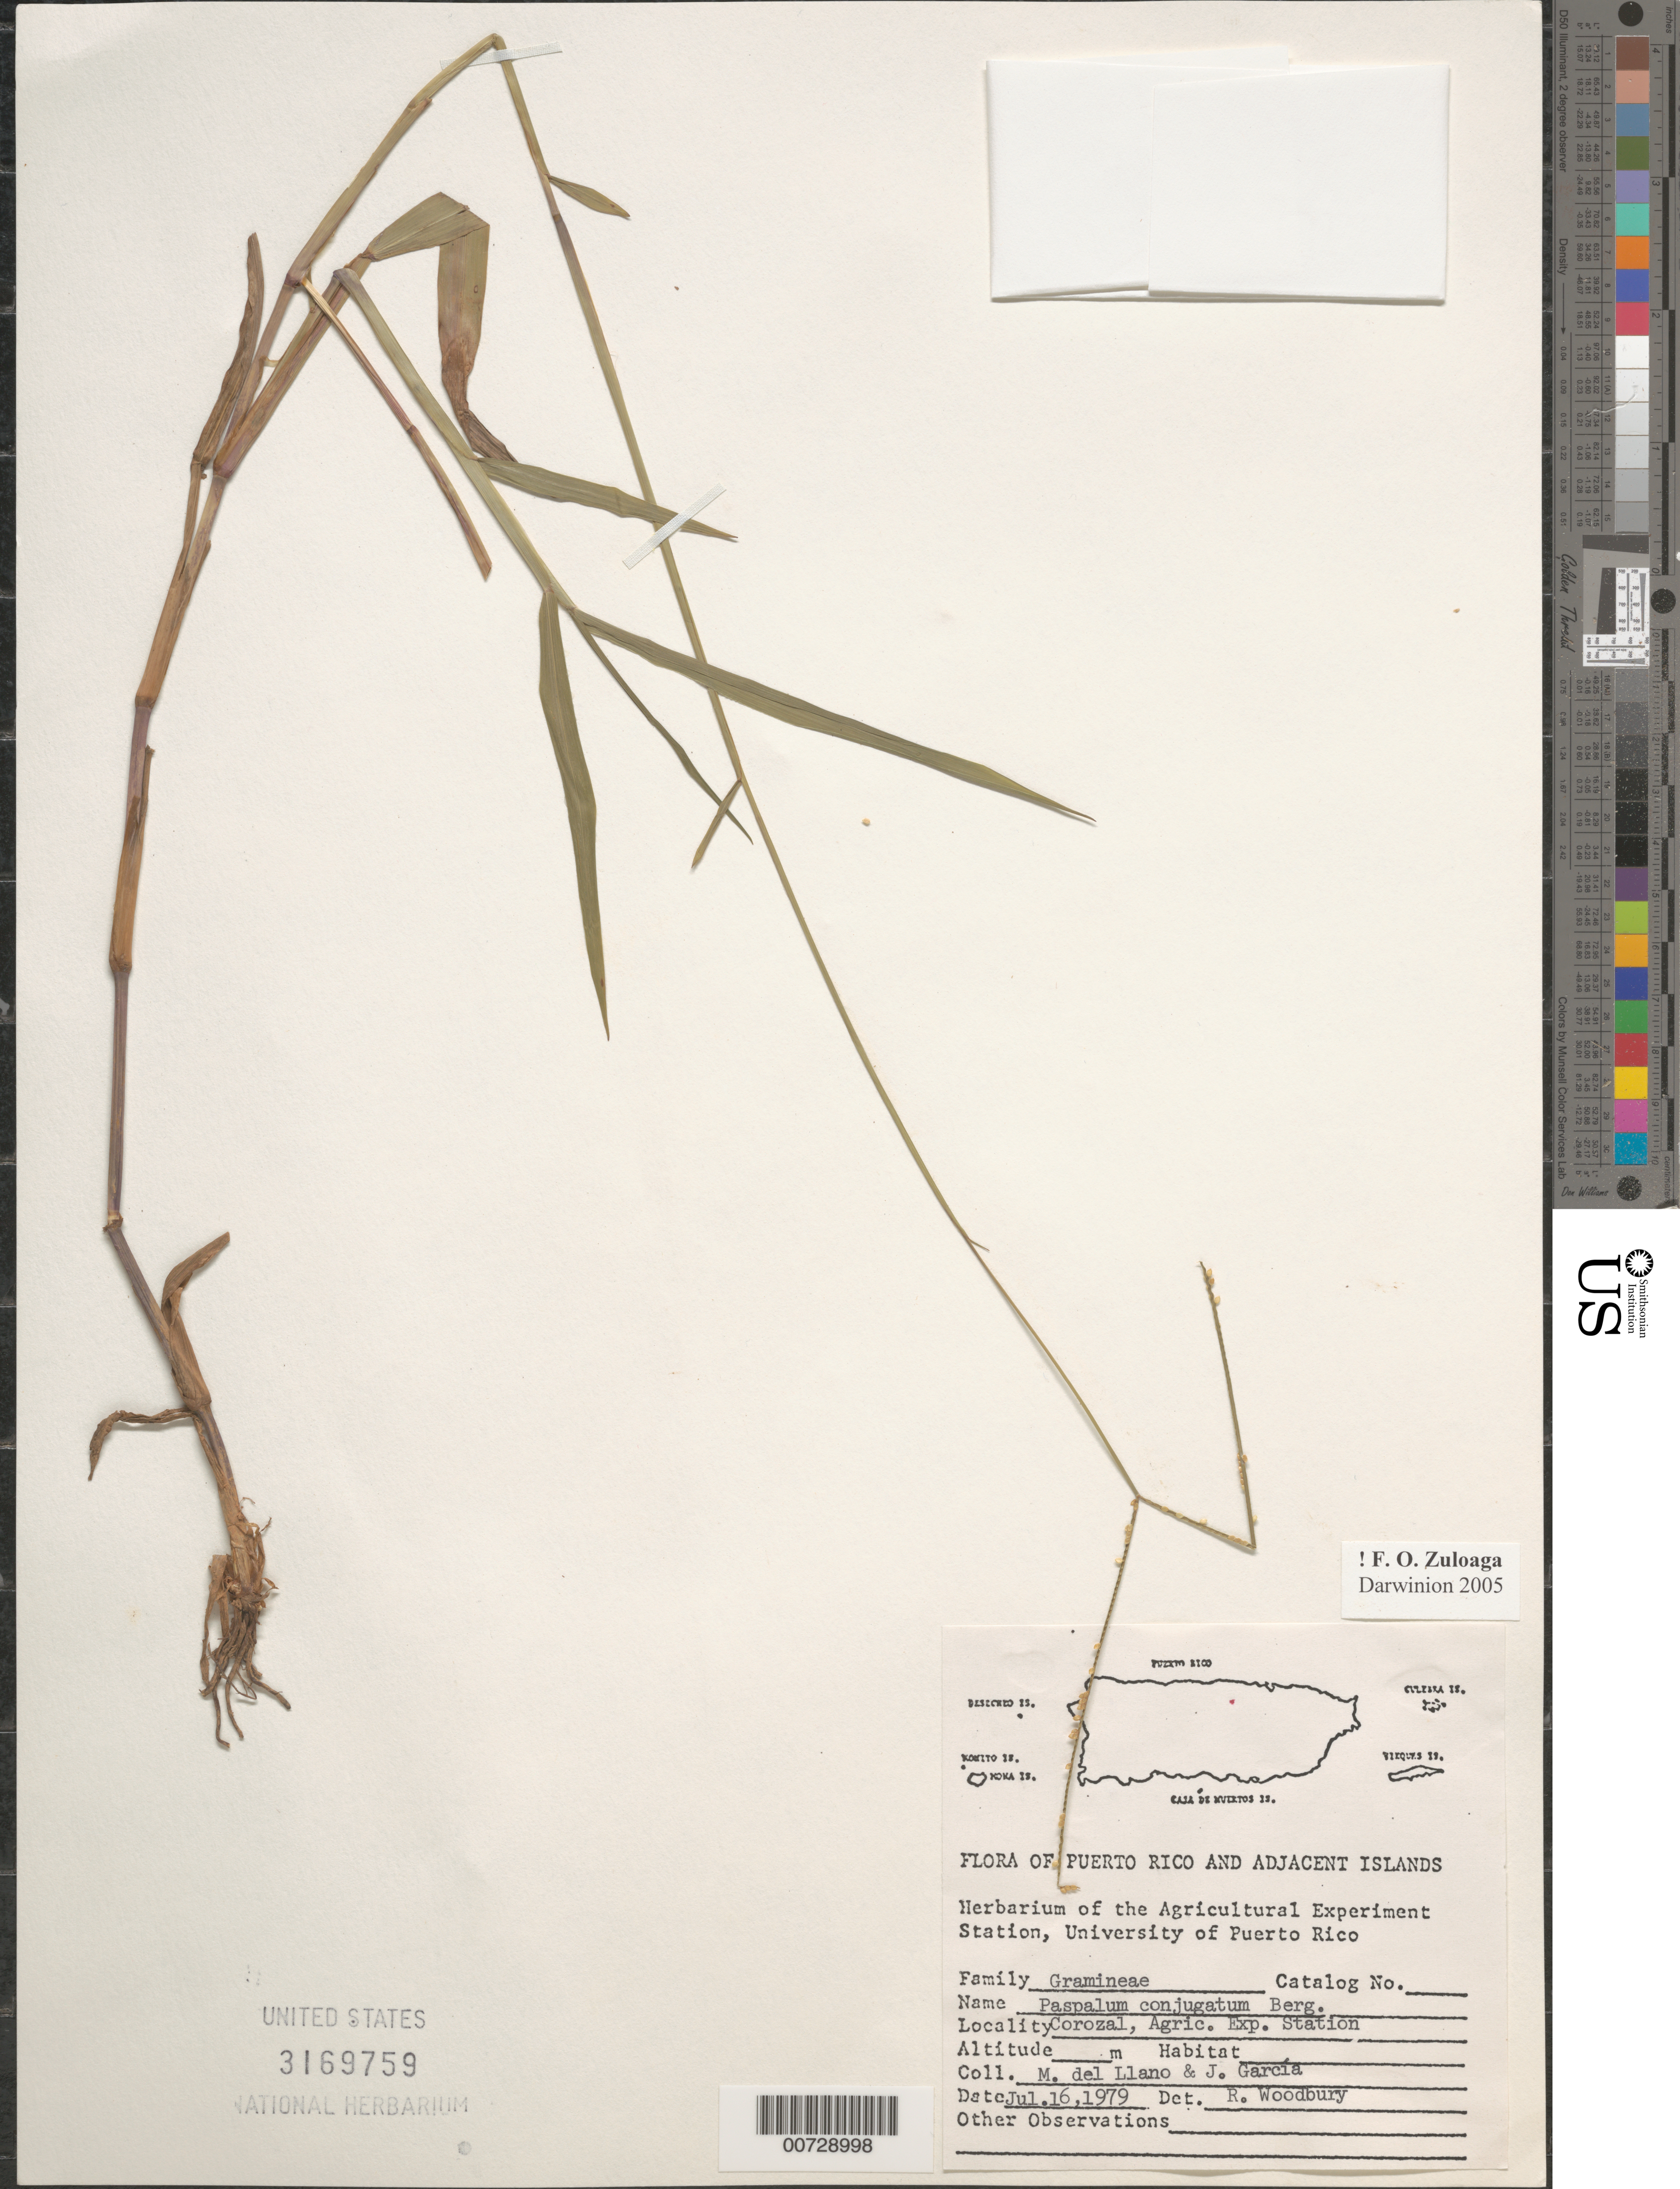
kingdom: Plantae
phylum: Tracheophyta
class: Liliopsida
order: Poales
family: Poaceae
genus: Paspalum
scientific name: Paspalum conjugatum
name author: P.J. Bergius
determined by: Woodbury, R. O.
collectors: M. Llano & J. García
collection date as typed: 16 Jul 1979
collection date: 1979-07-16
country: Puerto Rico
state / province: Corozal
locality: Corozal, Agric. Exp. Station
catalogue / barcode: US 3169759